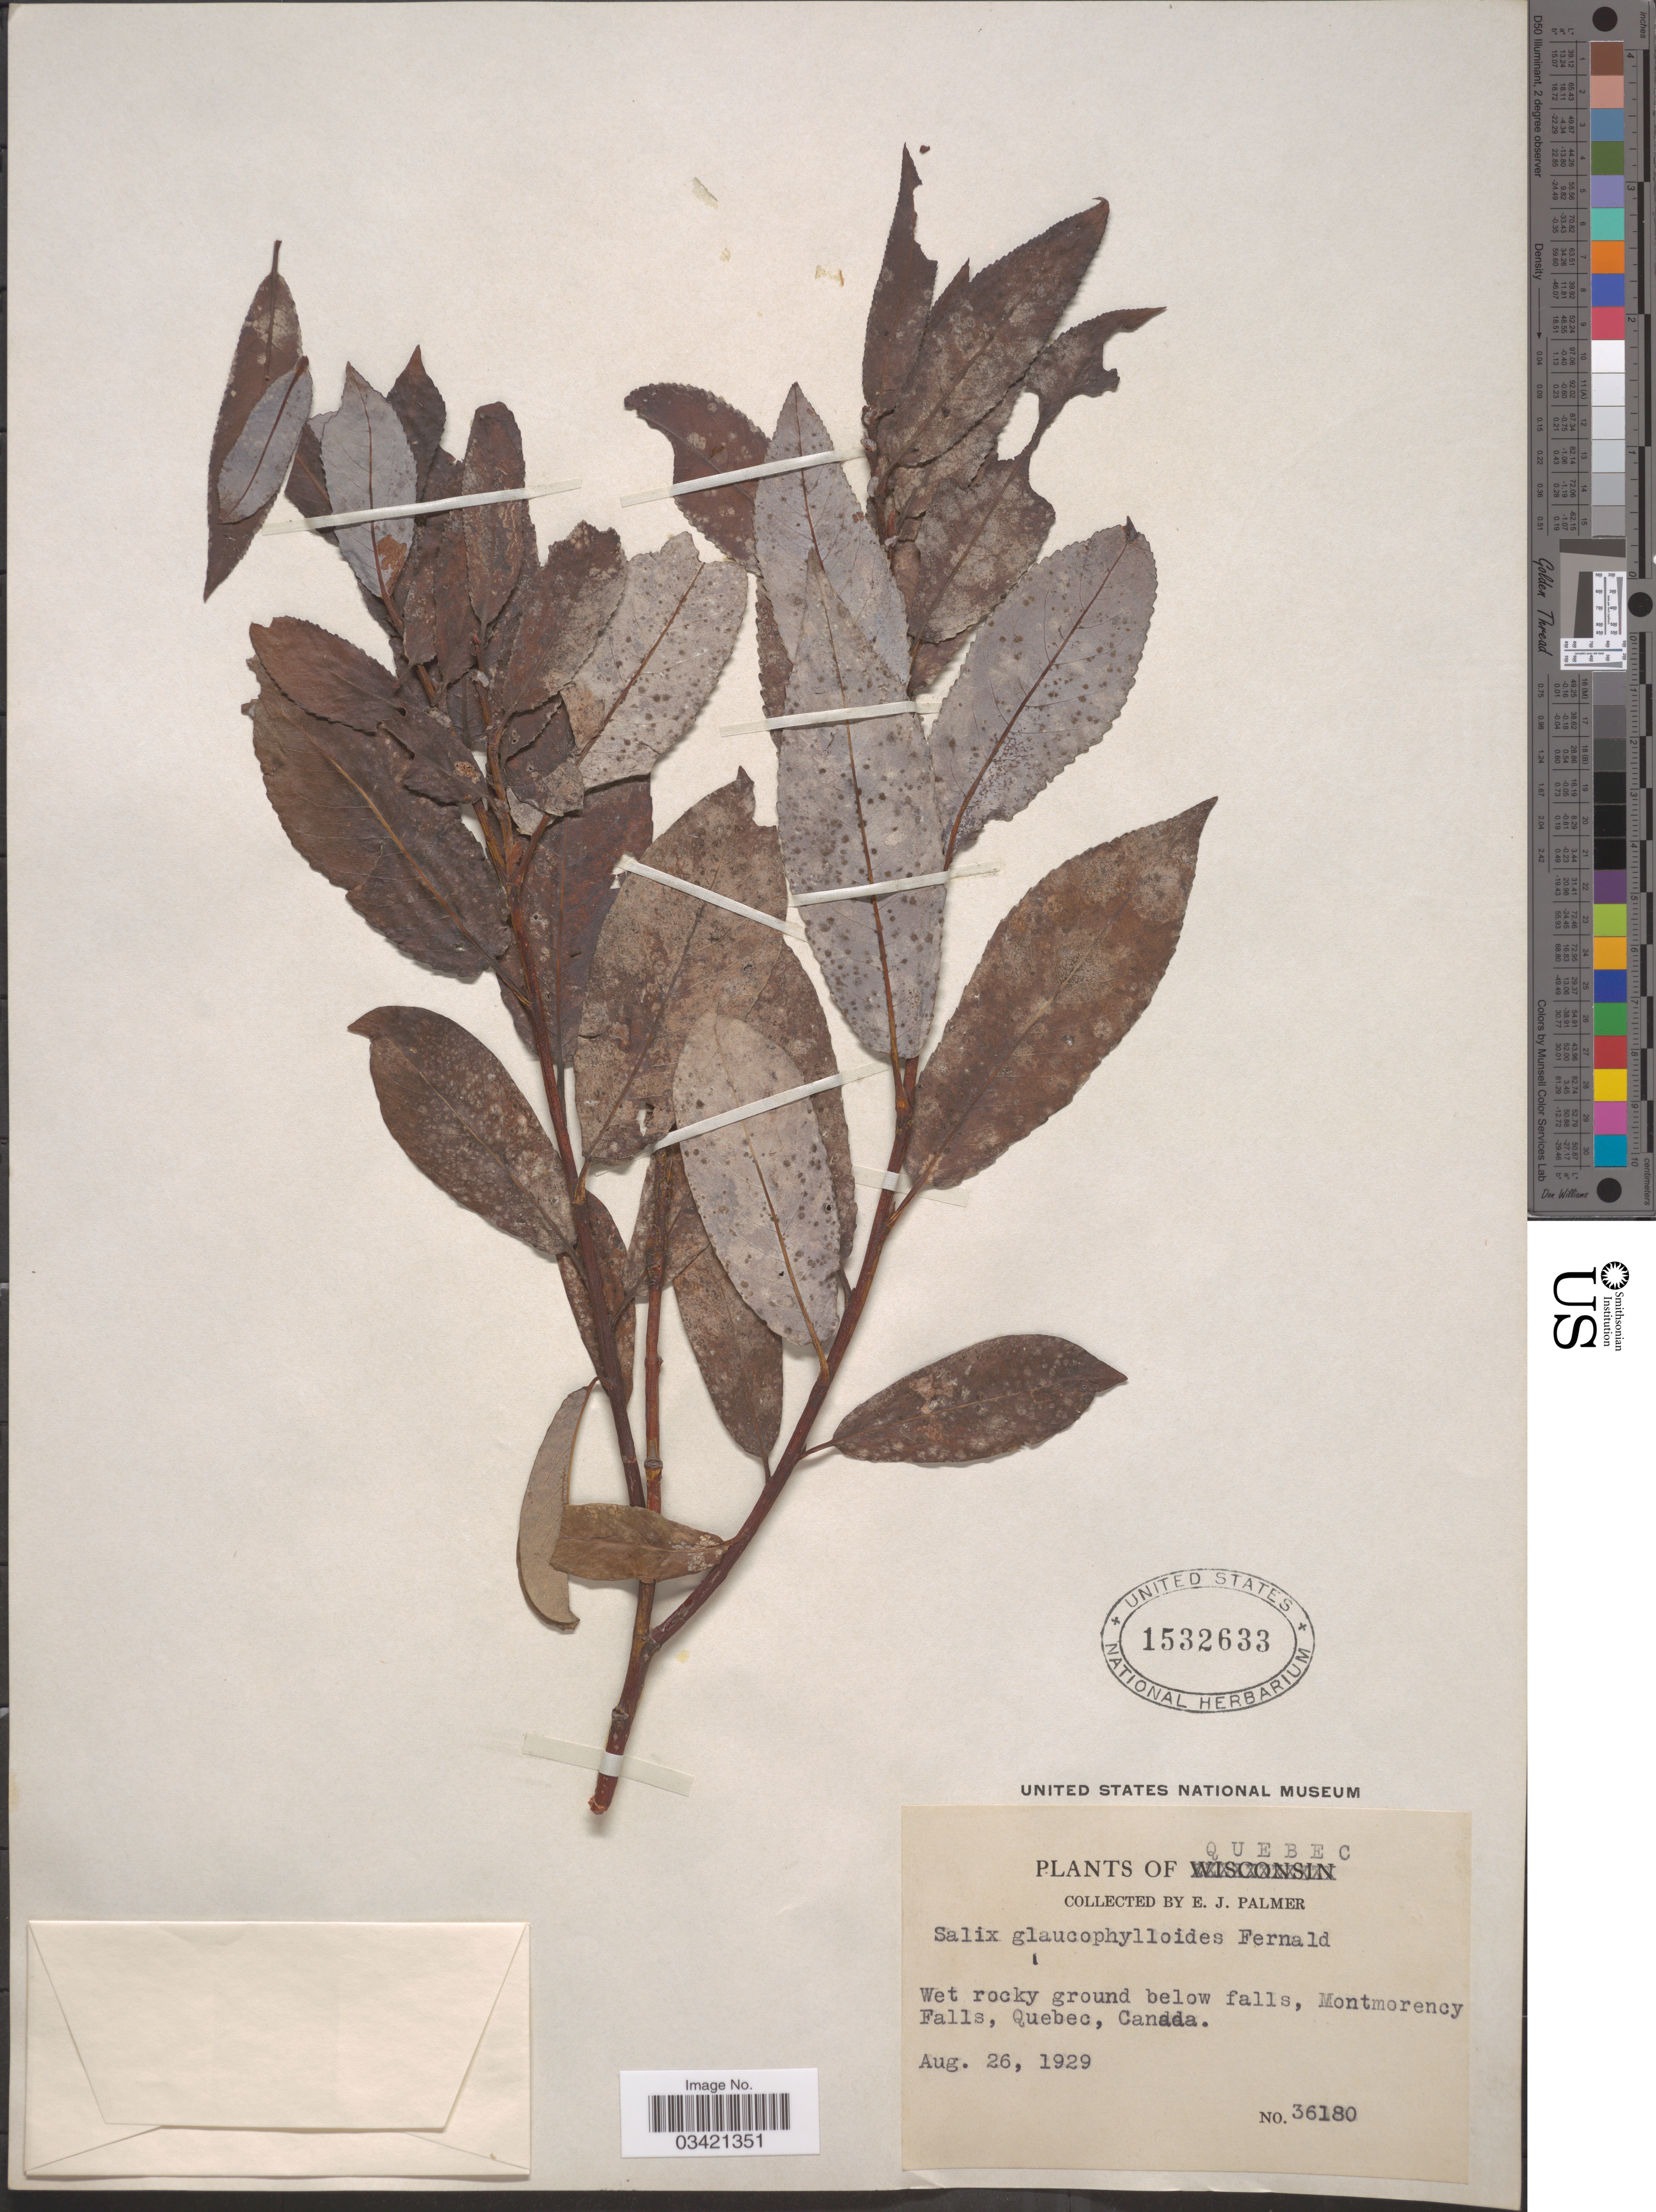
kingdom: Plantae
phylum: Tracheophyta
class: Magnoliopsida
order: Malpighiales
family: Salicaceae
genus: Salix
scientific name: Salix glaucophylla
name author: Andersson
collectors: E. J. Palmer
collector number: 36180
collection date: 1929-08-26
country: Canada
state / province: Quebec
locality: Montmorency Falls.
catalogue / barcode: US 1532633